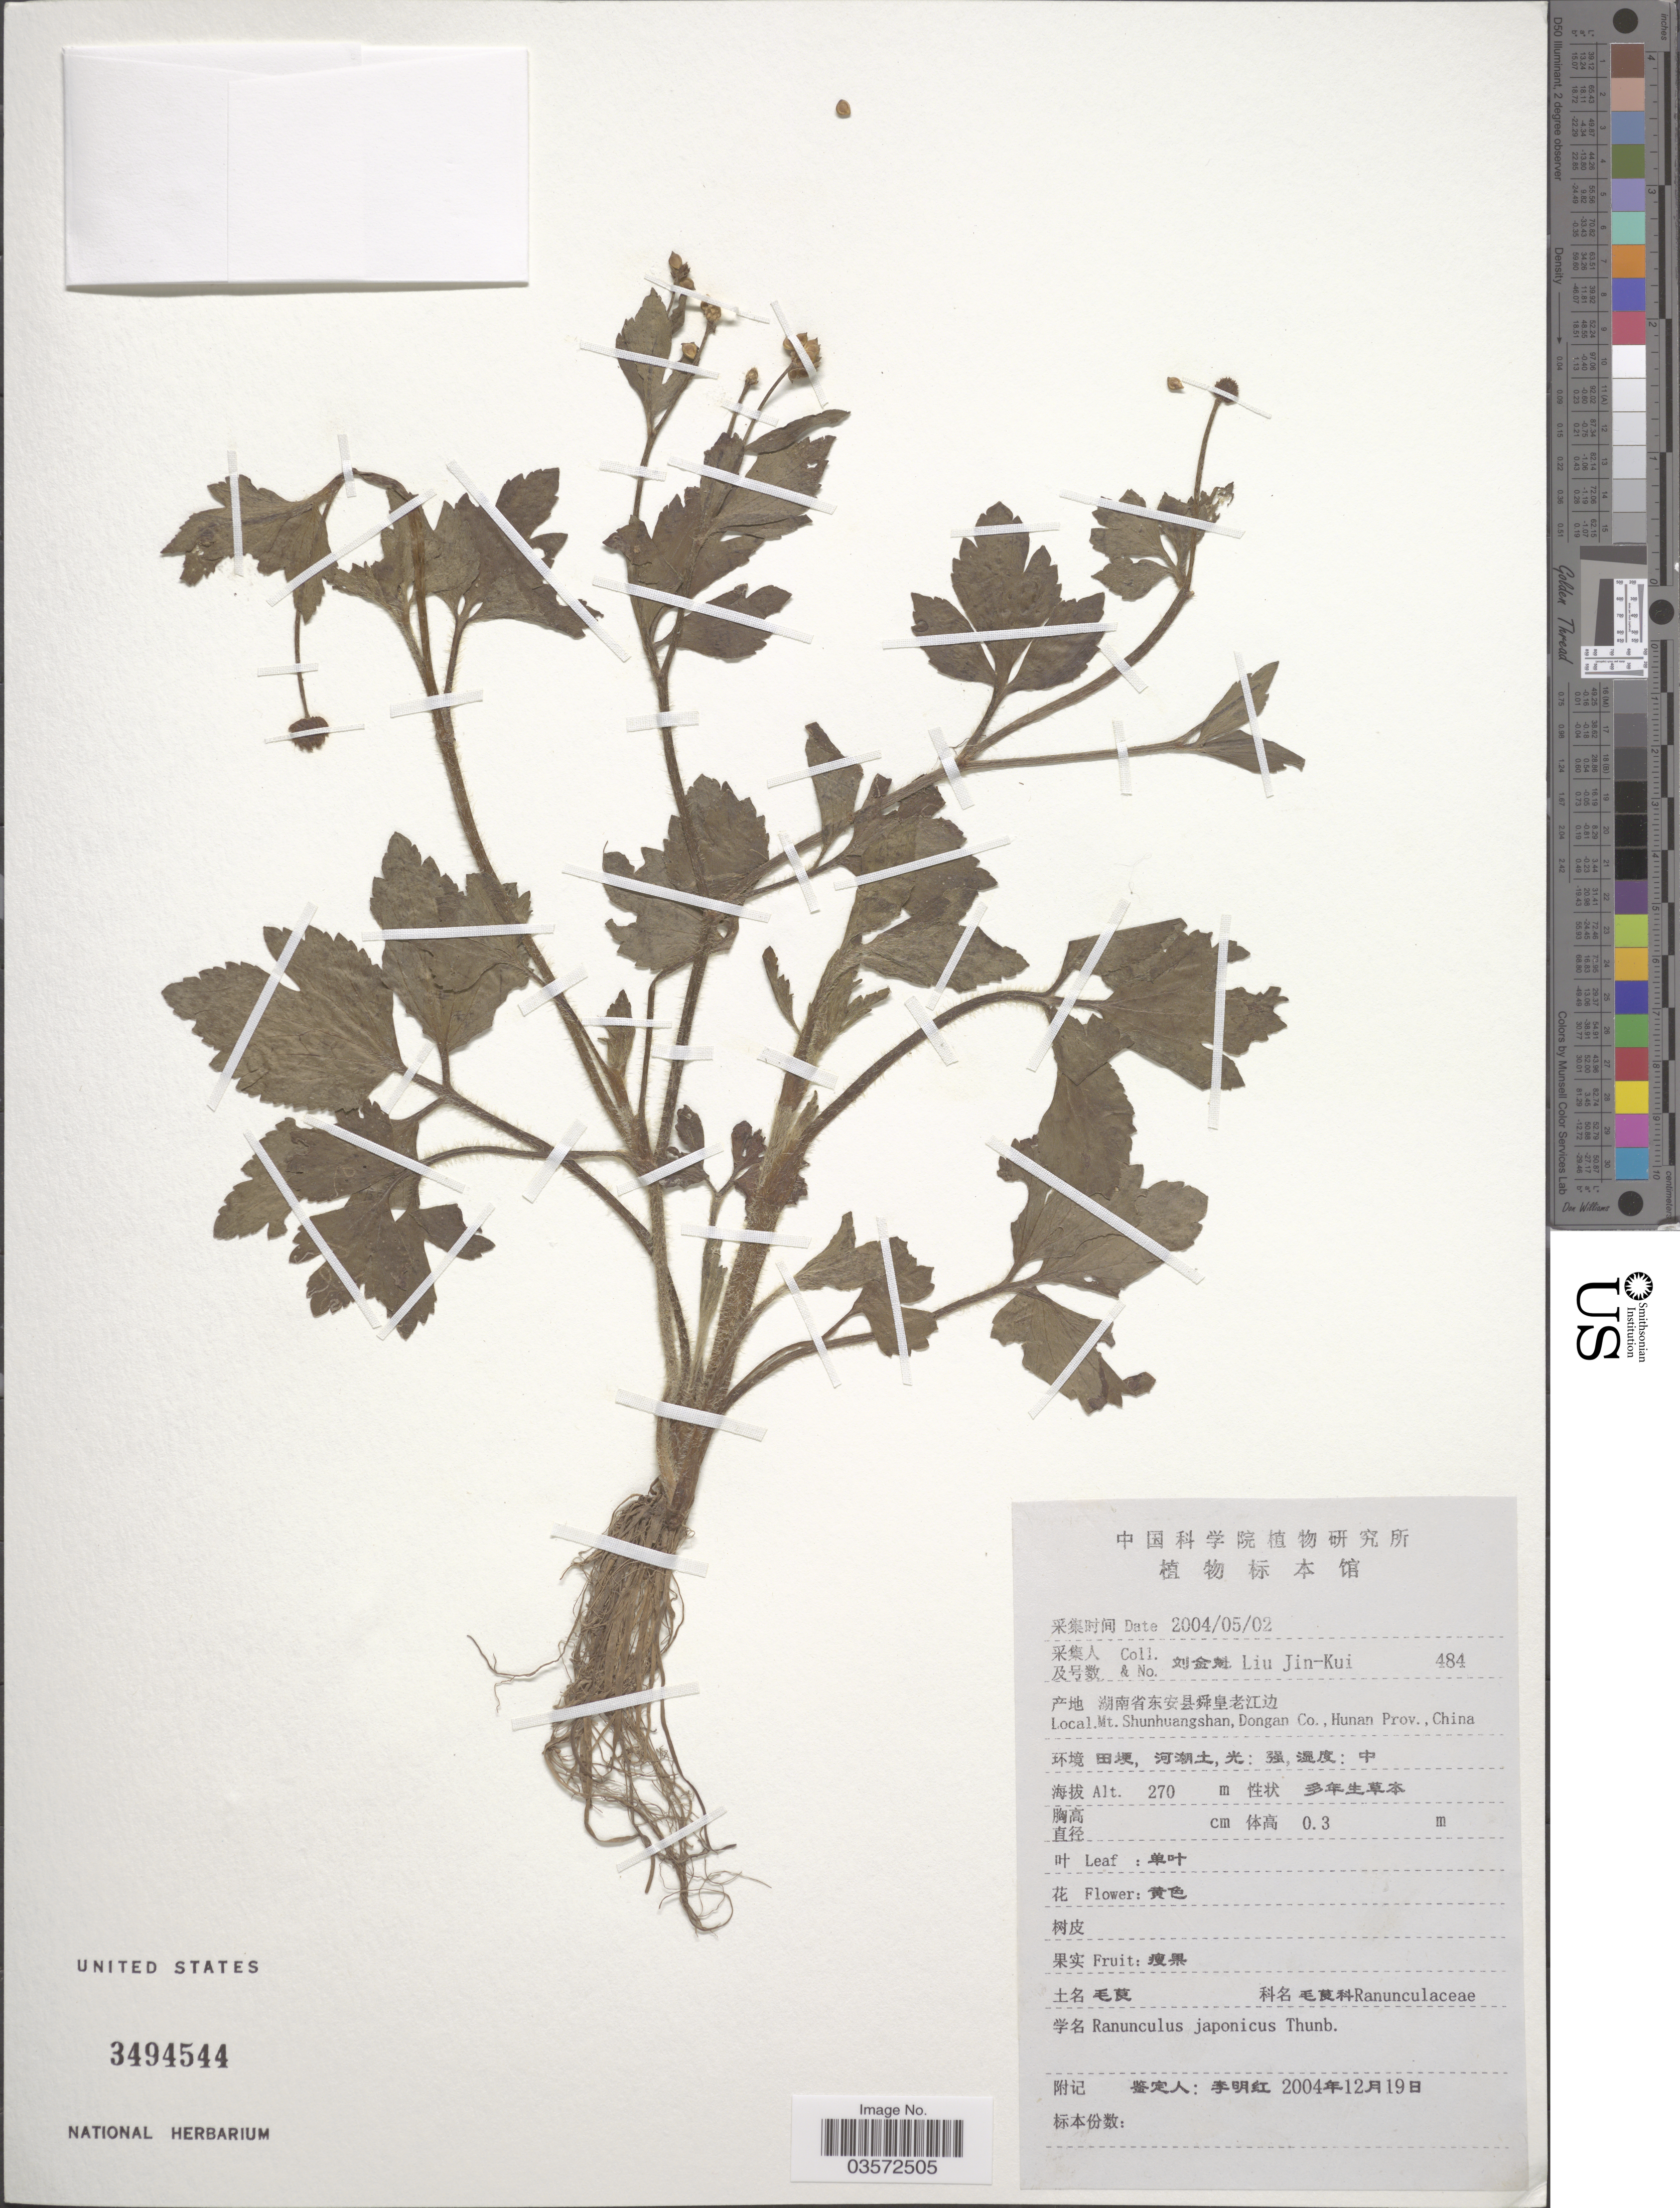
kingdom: Plantae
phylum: Tracheophyta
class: Magnoliopsida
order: Ranunculales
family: Ranunculaceae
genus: Ranunculus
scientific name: Ranunculus japonicus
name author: Thunb.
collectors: Liu Jin-Kui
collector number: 484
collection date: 2004-05-02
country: China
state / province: Hunan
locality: Mt. Shunhuangshan, Dongan Co.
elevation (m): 270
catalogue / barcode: US 3494544